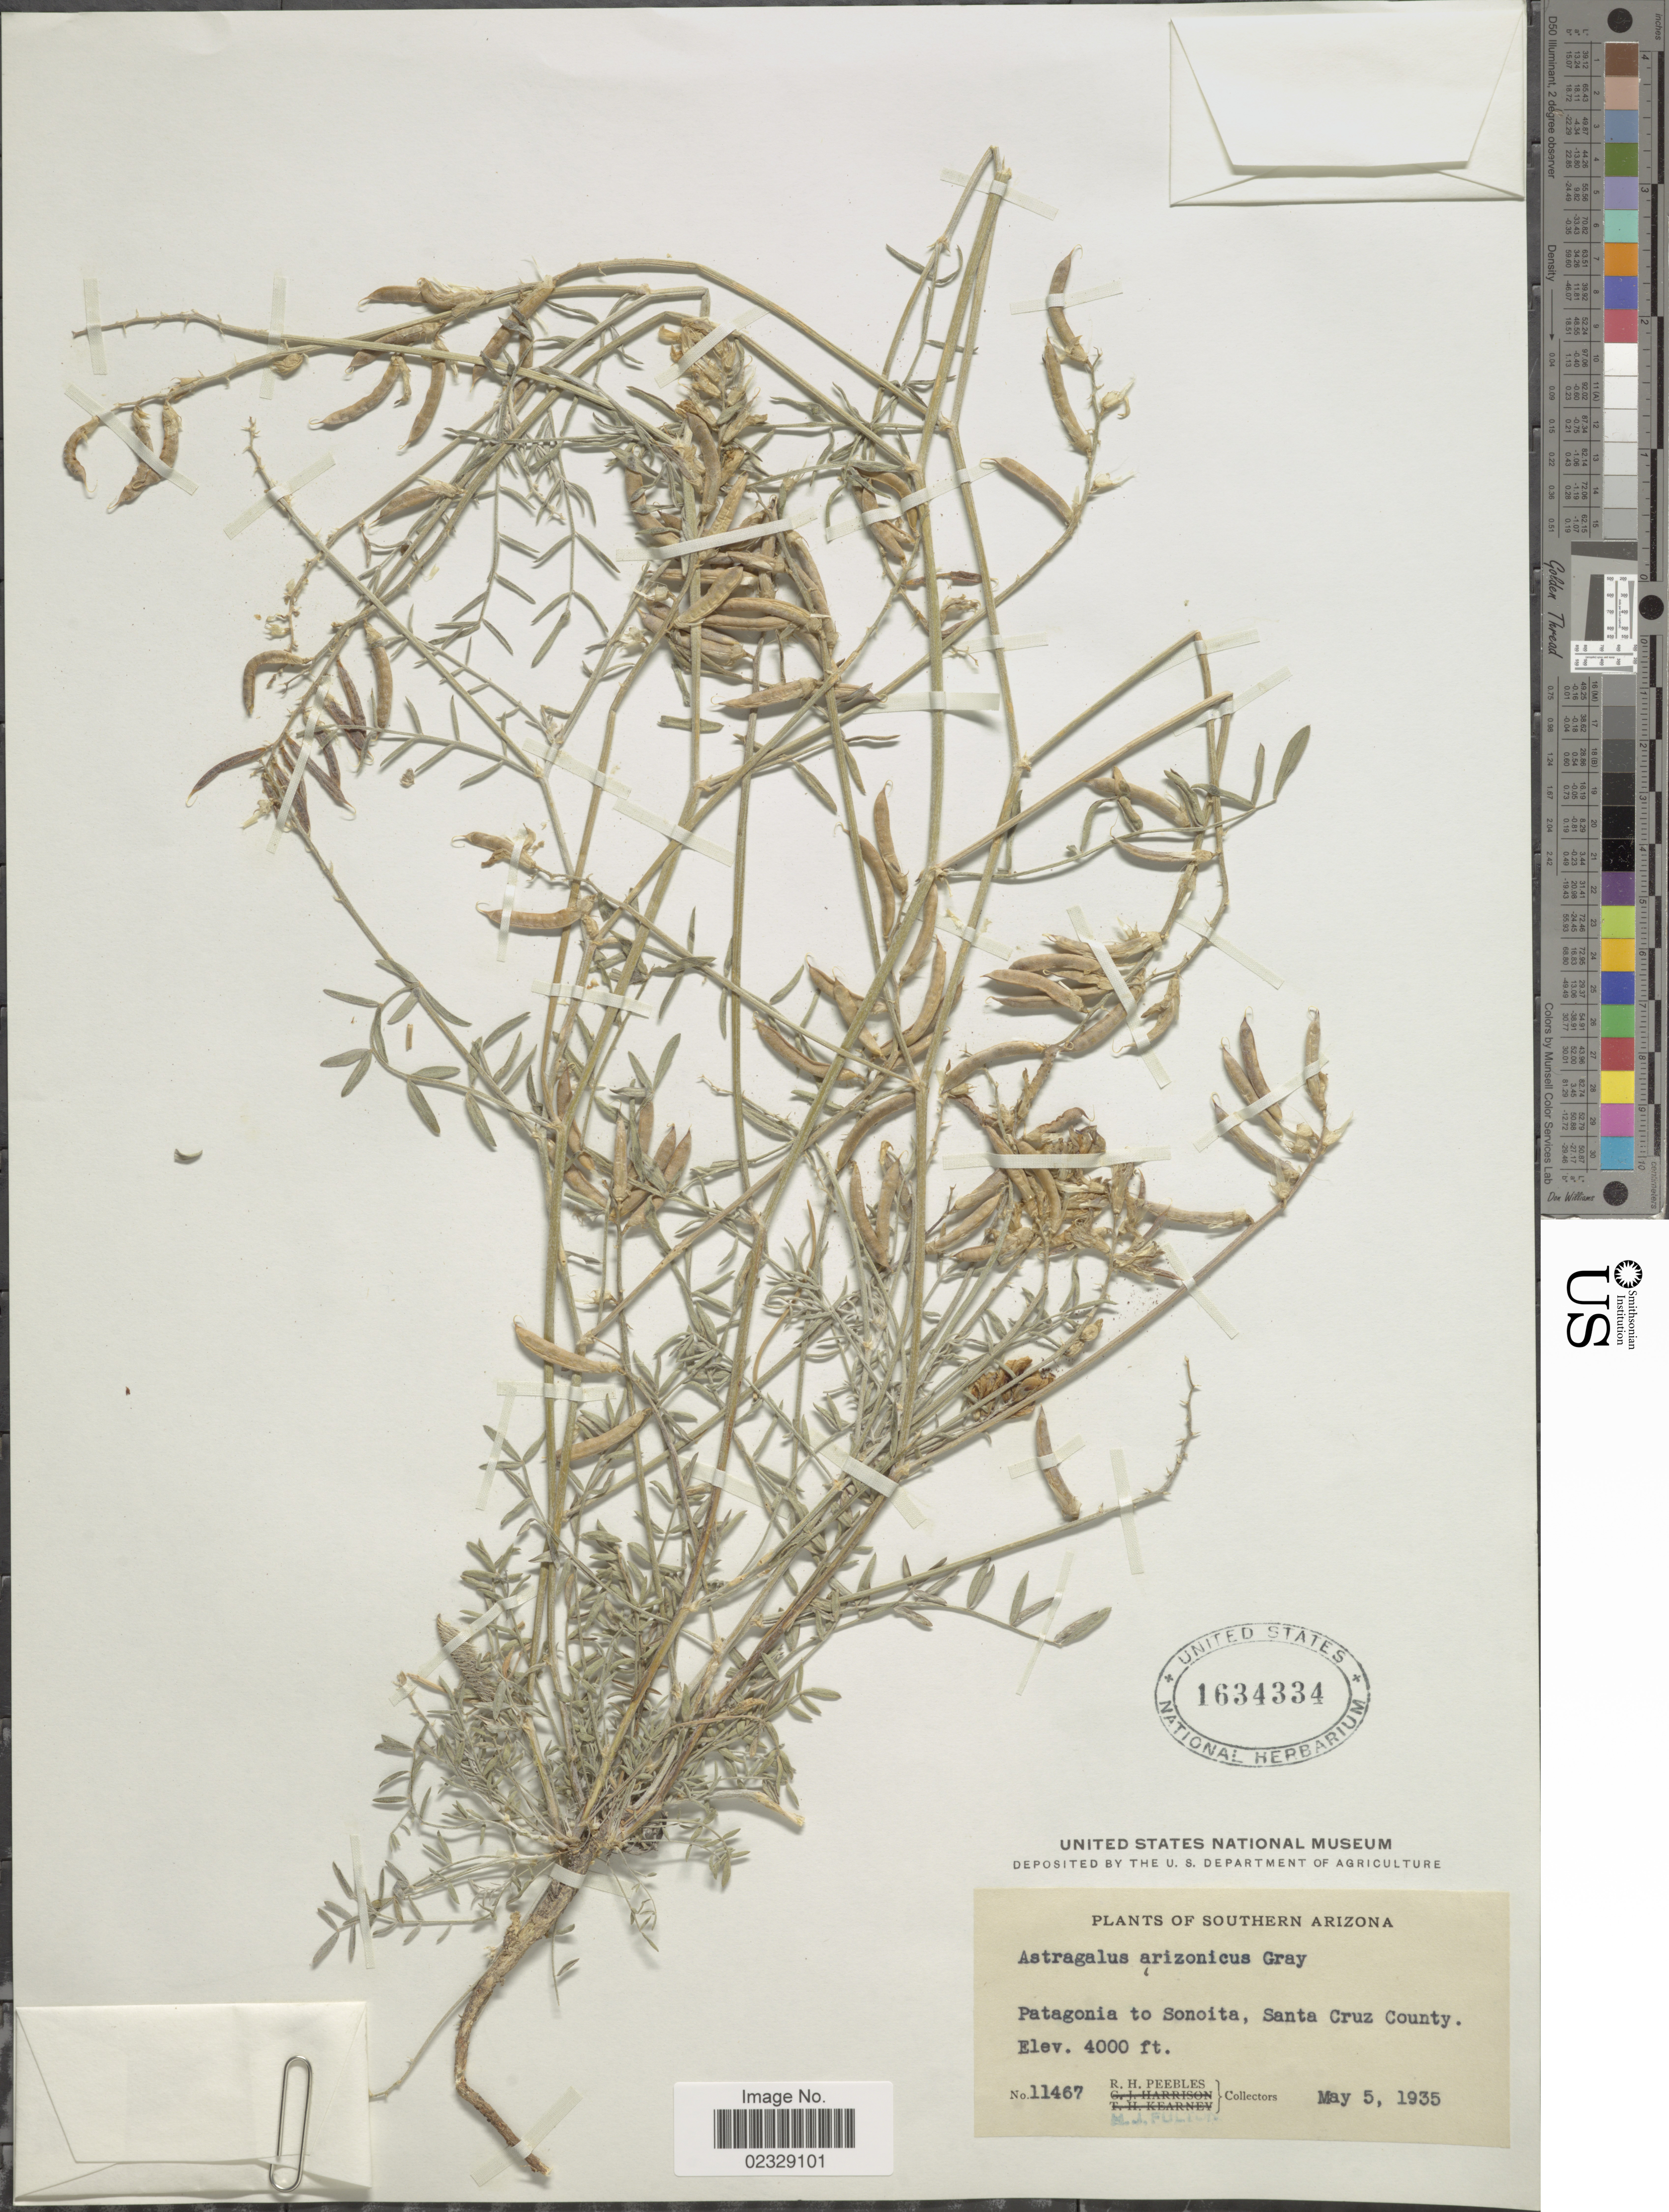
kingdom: Plantae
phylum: Tracheophyta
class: Magnoliopsida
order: Fabales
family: Fabaceae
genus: Astragalus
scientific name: Astragalus arizonicus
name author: A. Gray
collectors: R. H. Peebles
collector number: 11467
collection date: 1935-05-05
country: United States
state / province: Arizona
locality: Southern Arizona, Patagonia to Sonoita, Santa Cruz County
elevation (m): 1219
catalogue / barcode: US 1634334